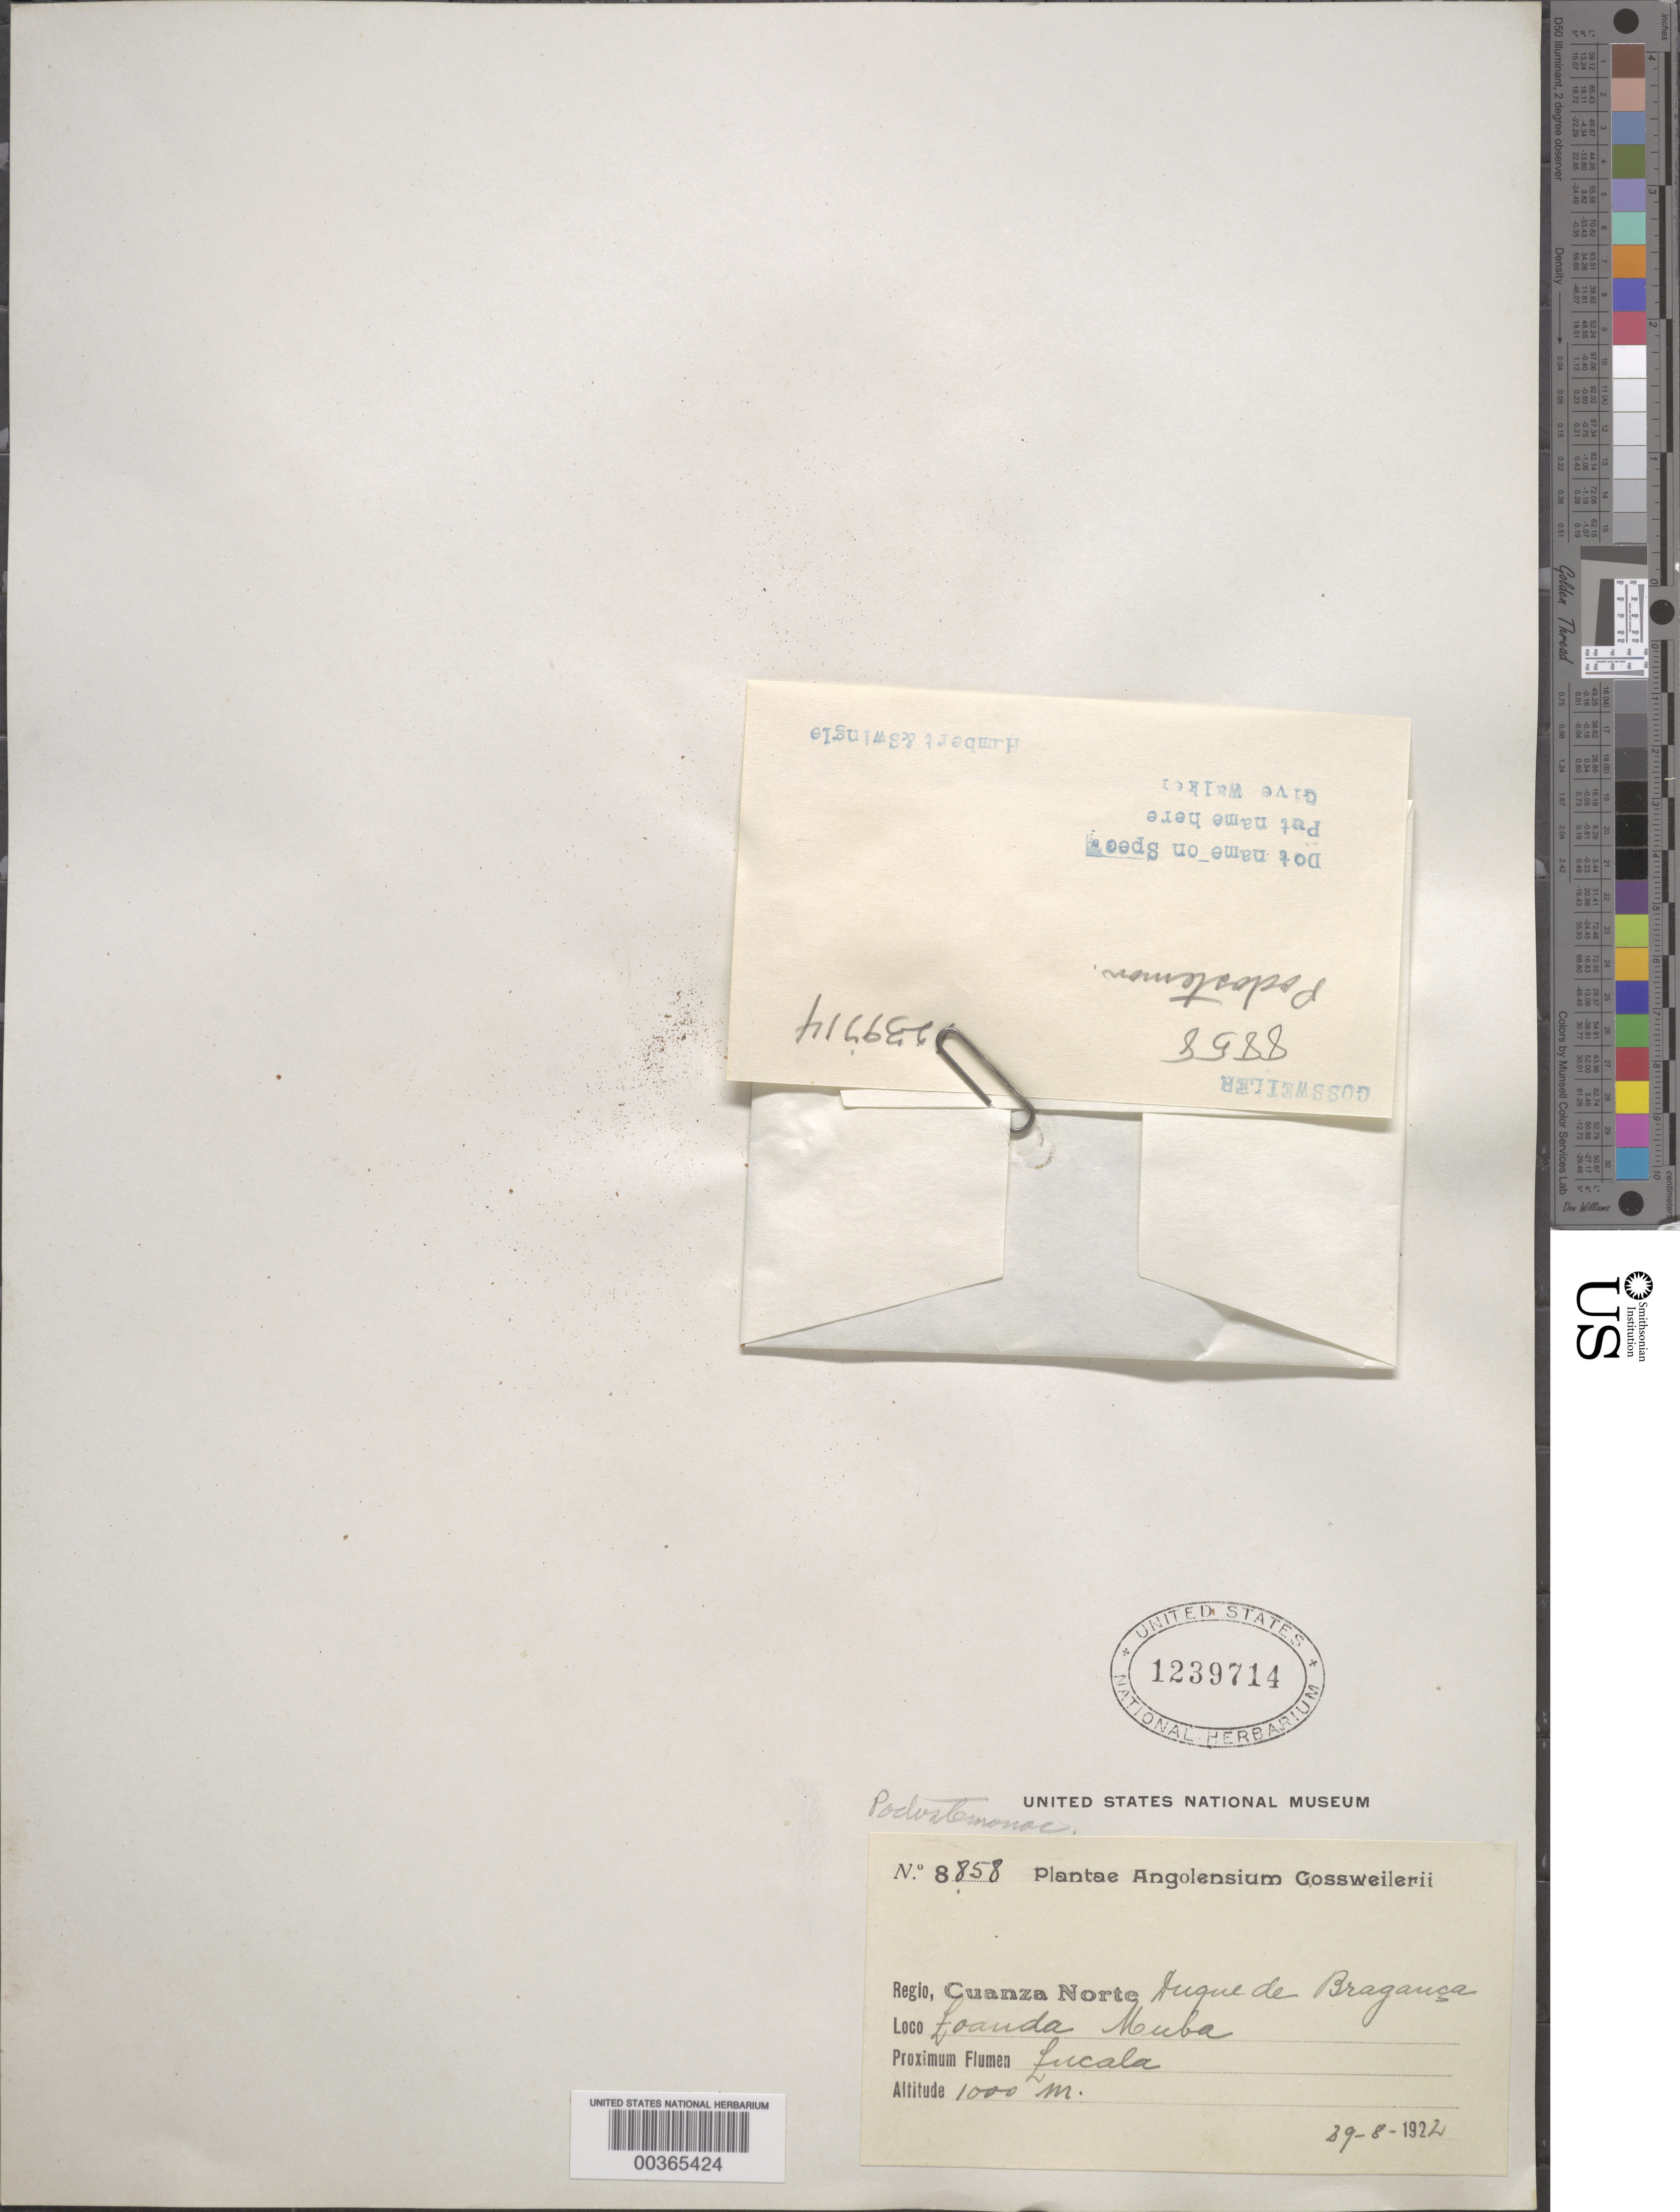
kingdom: Plantae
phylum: Tracheophyta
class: Magnoliopsida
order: Malpighiales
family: Podostemaceae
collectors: J. Gossweiler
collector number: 8858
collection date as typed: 29 Aug 1922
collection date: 1922-08-29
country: Angola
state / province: Cuanza Norte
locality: Loanda muba, Lucala River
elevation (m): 1000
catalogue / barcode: US 1239714